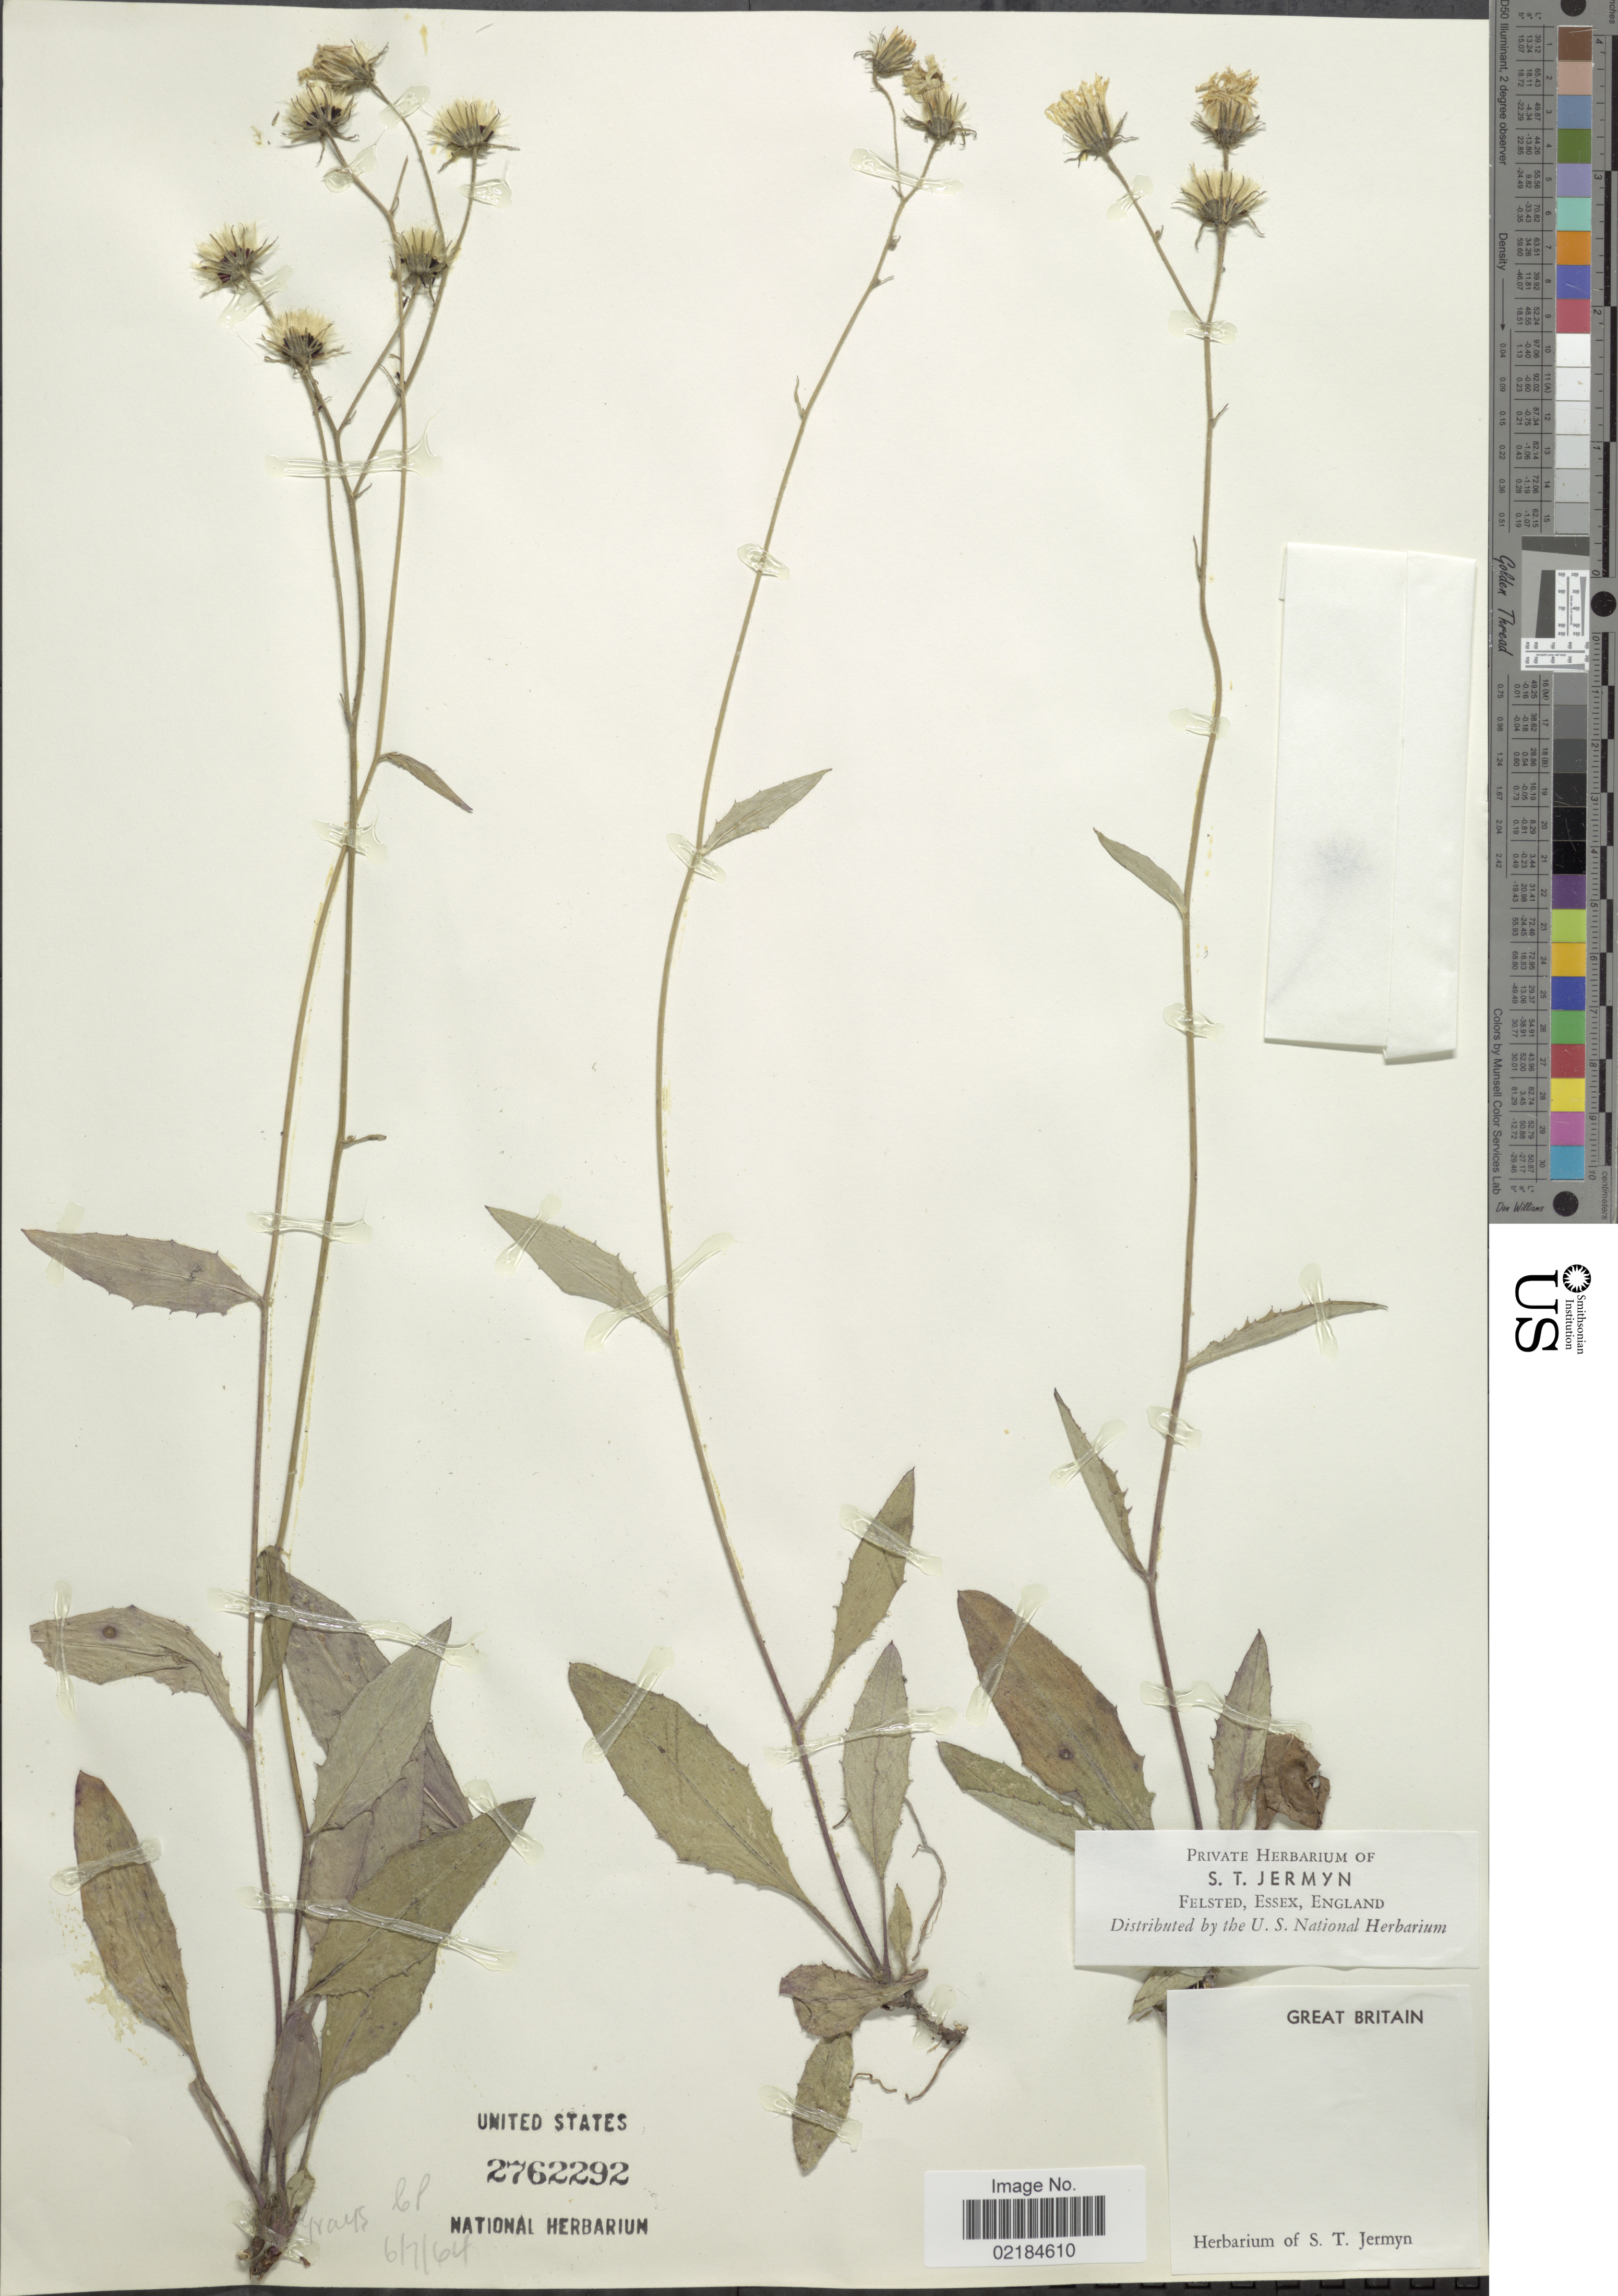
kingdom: Plantae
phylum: Tracheophyta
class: Magnoliopsida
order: Asterales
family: Asteraceae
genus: Hieracium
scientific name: Hieracium repandulare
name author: Druce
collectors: ex herb. S. T. Jermyn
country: United Kingdom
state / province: England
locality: Great Britain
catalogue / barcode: US 2762292